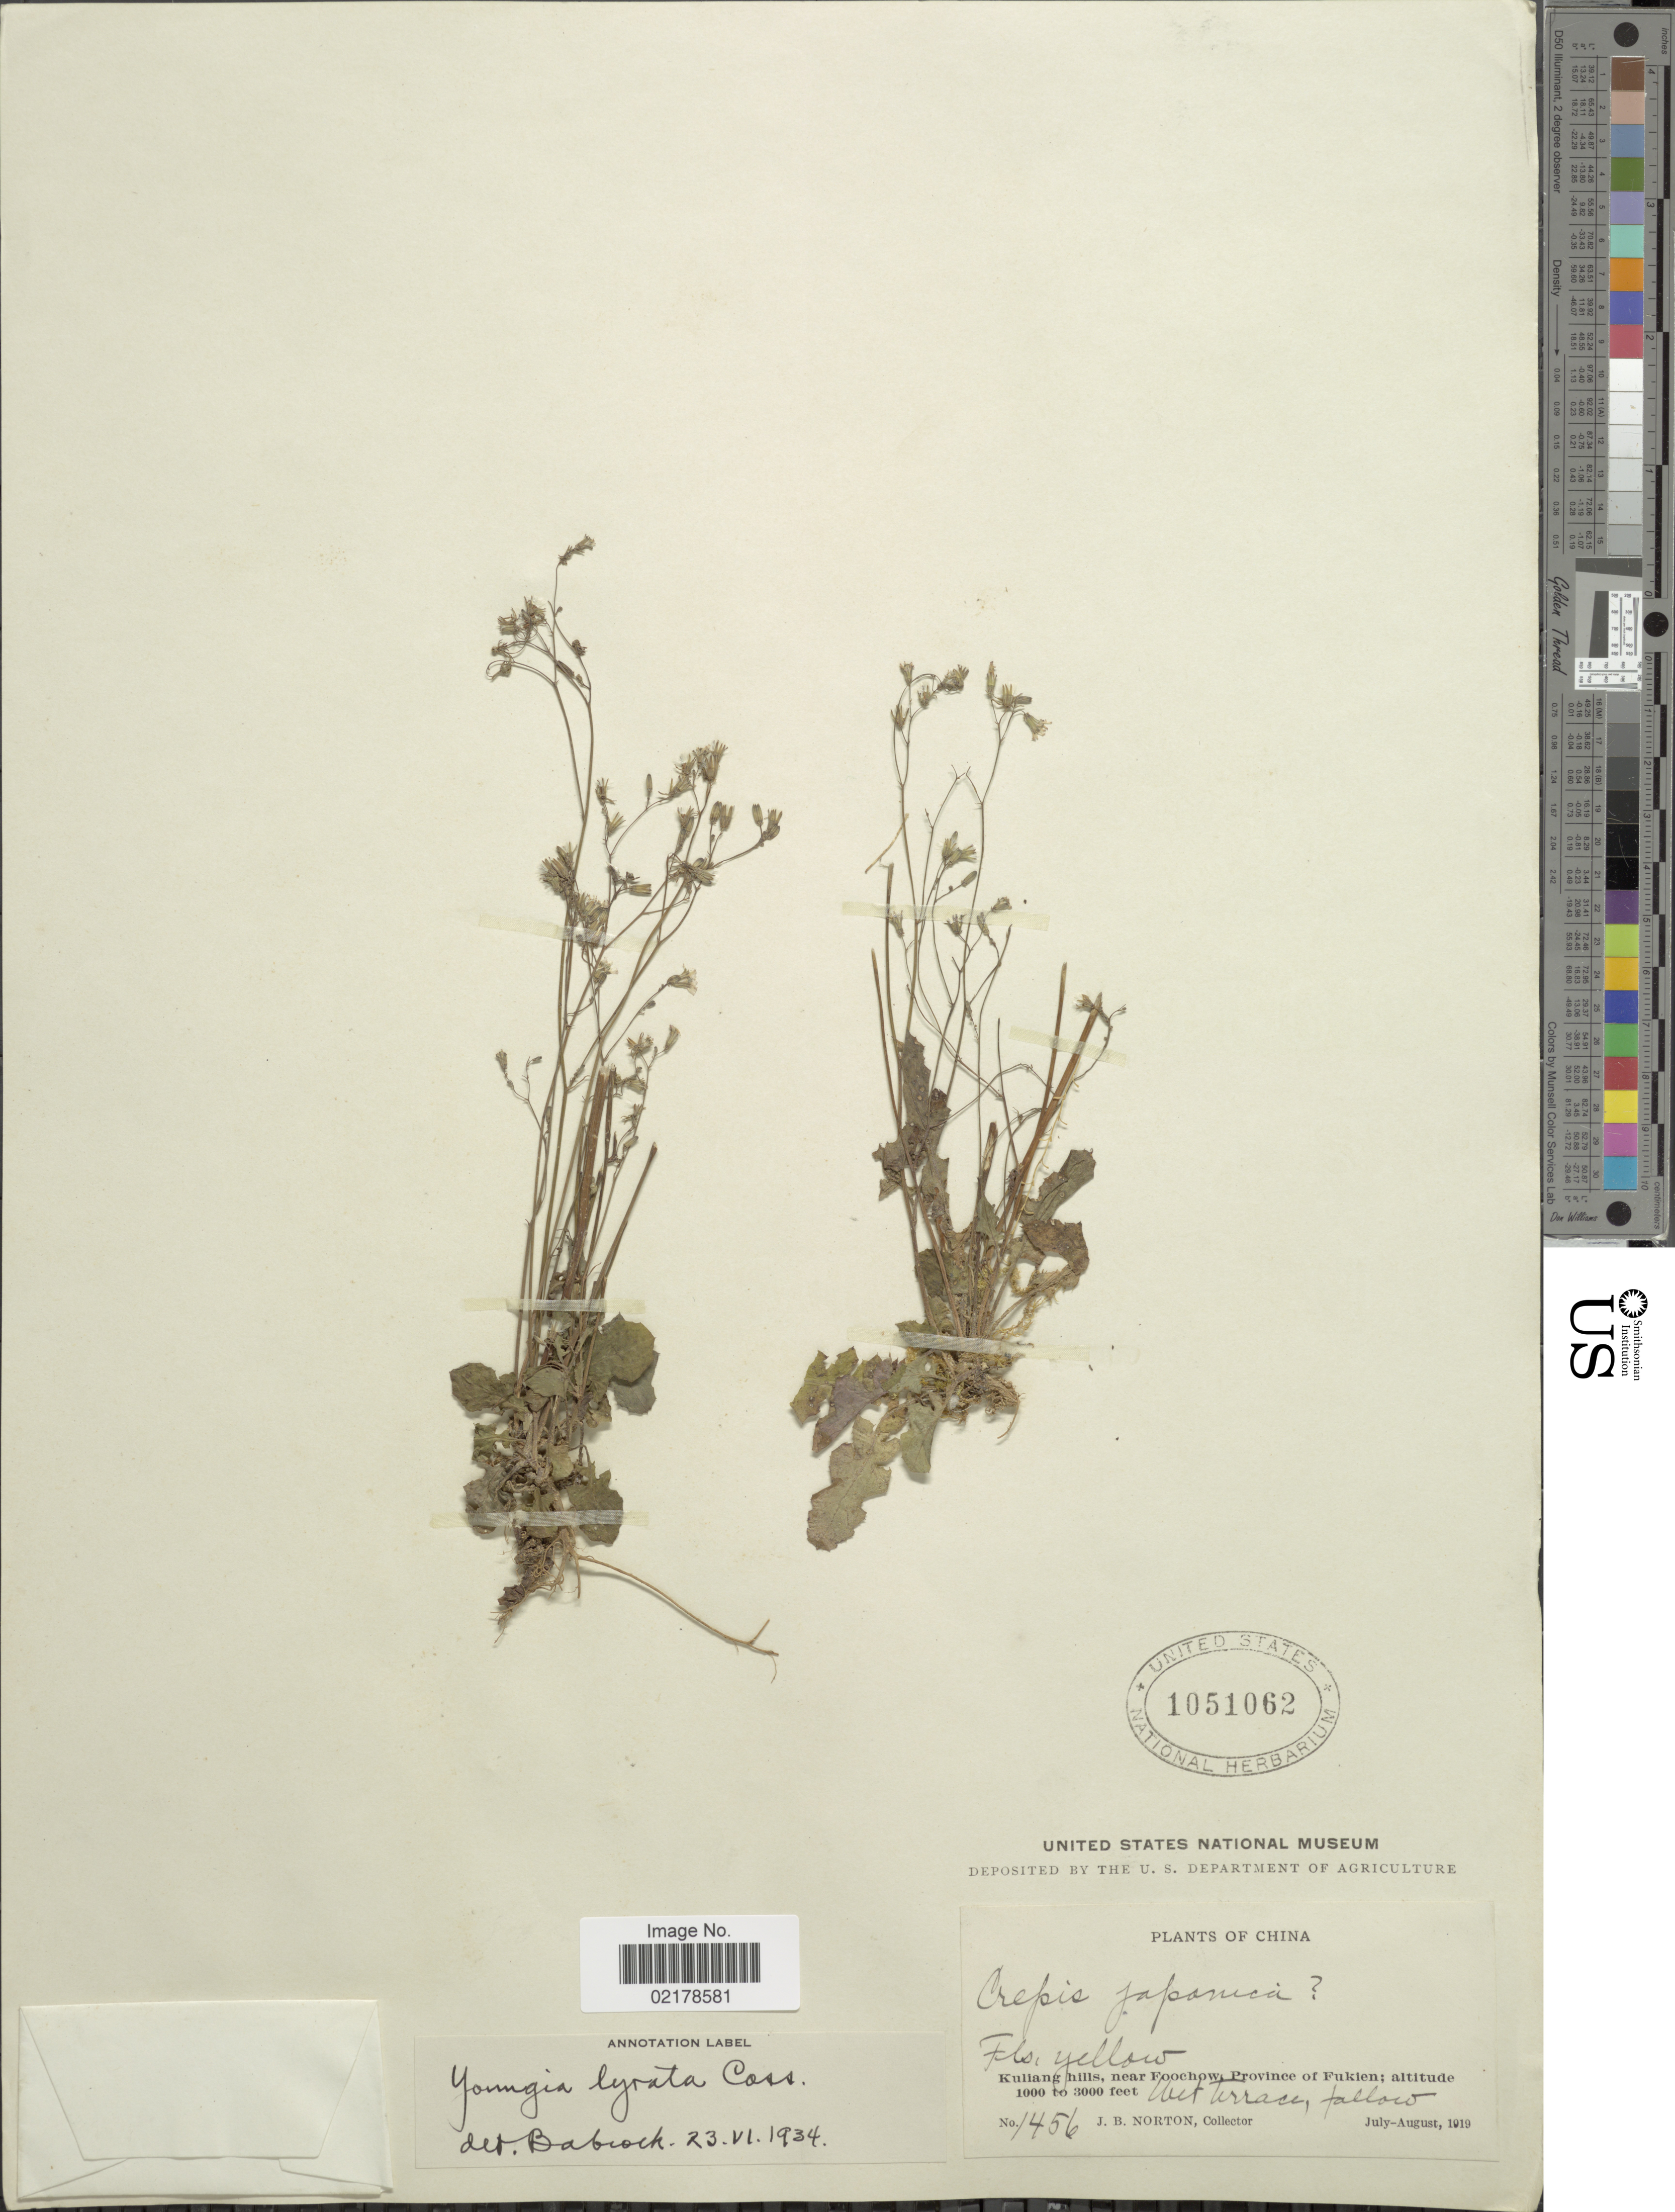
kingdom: Plantae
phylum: Tracheophyta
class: Magnoliopsida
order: Asterales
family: Asteraceae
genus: Youngia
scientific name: Youngia japonica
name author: (L.) DC.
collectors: J. B. Norton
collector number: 1456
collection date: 1919-07/1919-08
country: China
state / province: Fujian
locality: Kuliang hills, near Foochow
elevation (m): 305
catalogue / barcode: US 1051062